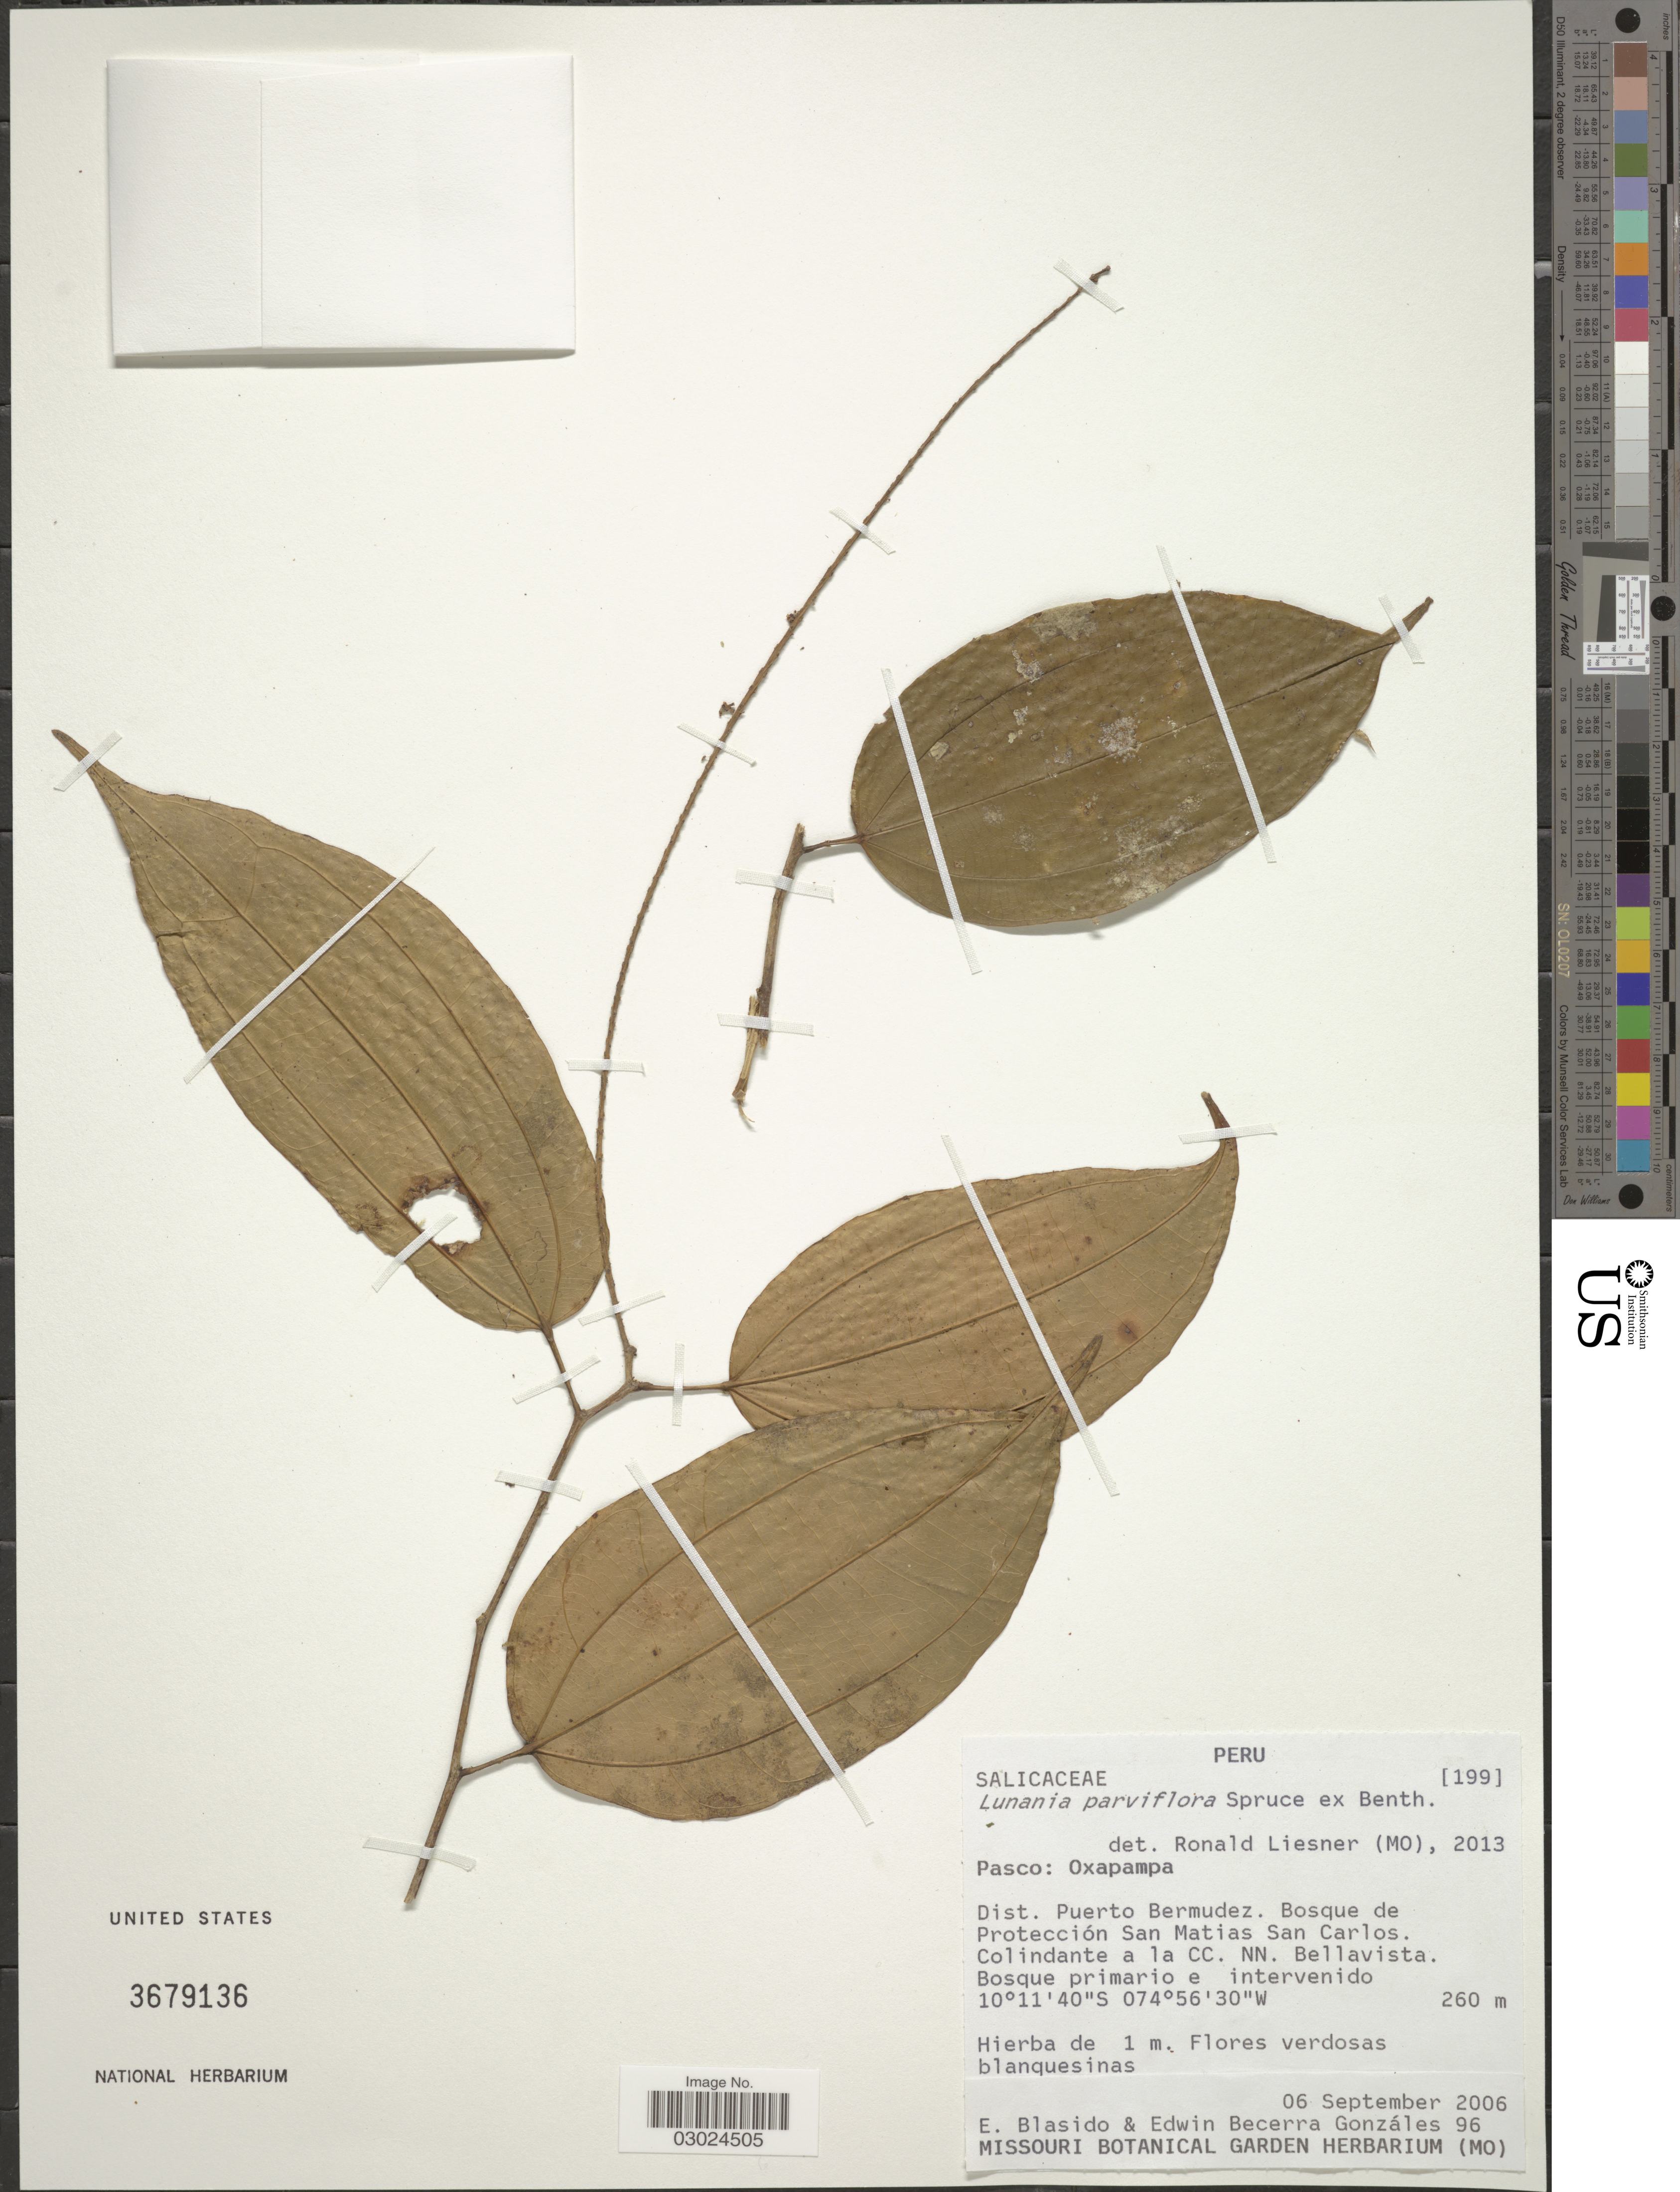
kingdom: Plantae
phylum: Tracheophyta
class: Magnoliopsida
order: Malpighiales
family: Salicaceae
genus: Lunania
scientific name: Lunania parviflora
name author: Spruce ex Benth.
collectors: E. Blasido & E. Becerra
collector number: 96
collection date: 2006-09-06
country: Peru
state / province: Pasco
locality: Oxapampa. Dist. Puerto Bermudez. Bosque de Protección San Matias San Carlos. Colindante a la CC. NN. Bellavista.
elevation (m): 260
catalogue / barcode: US 3679136